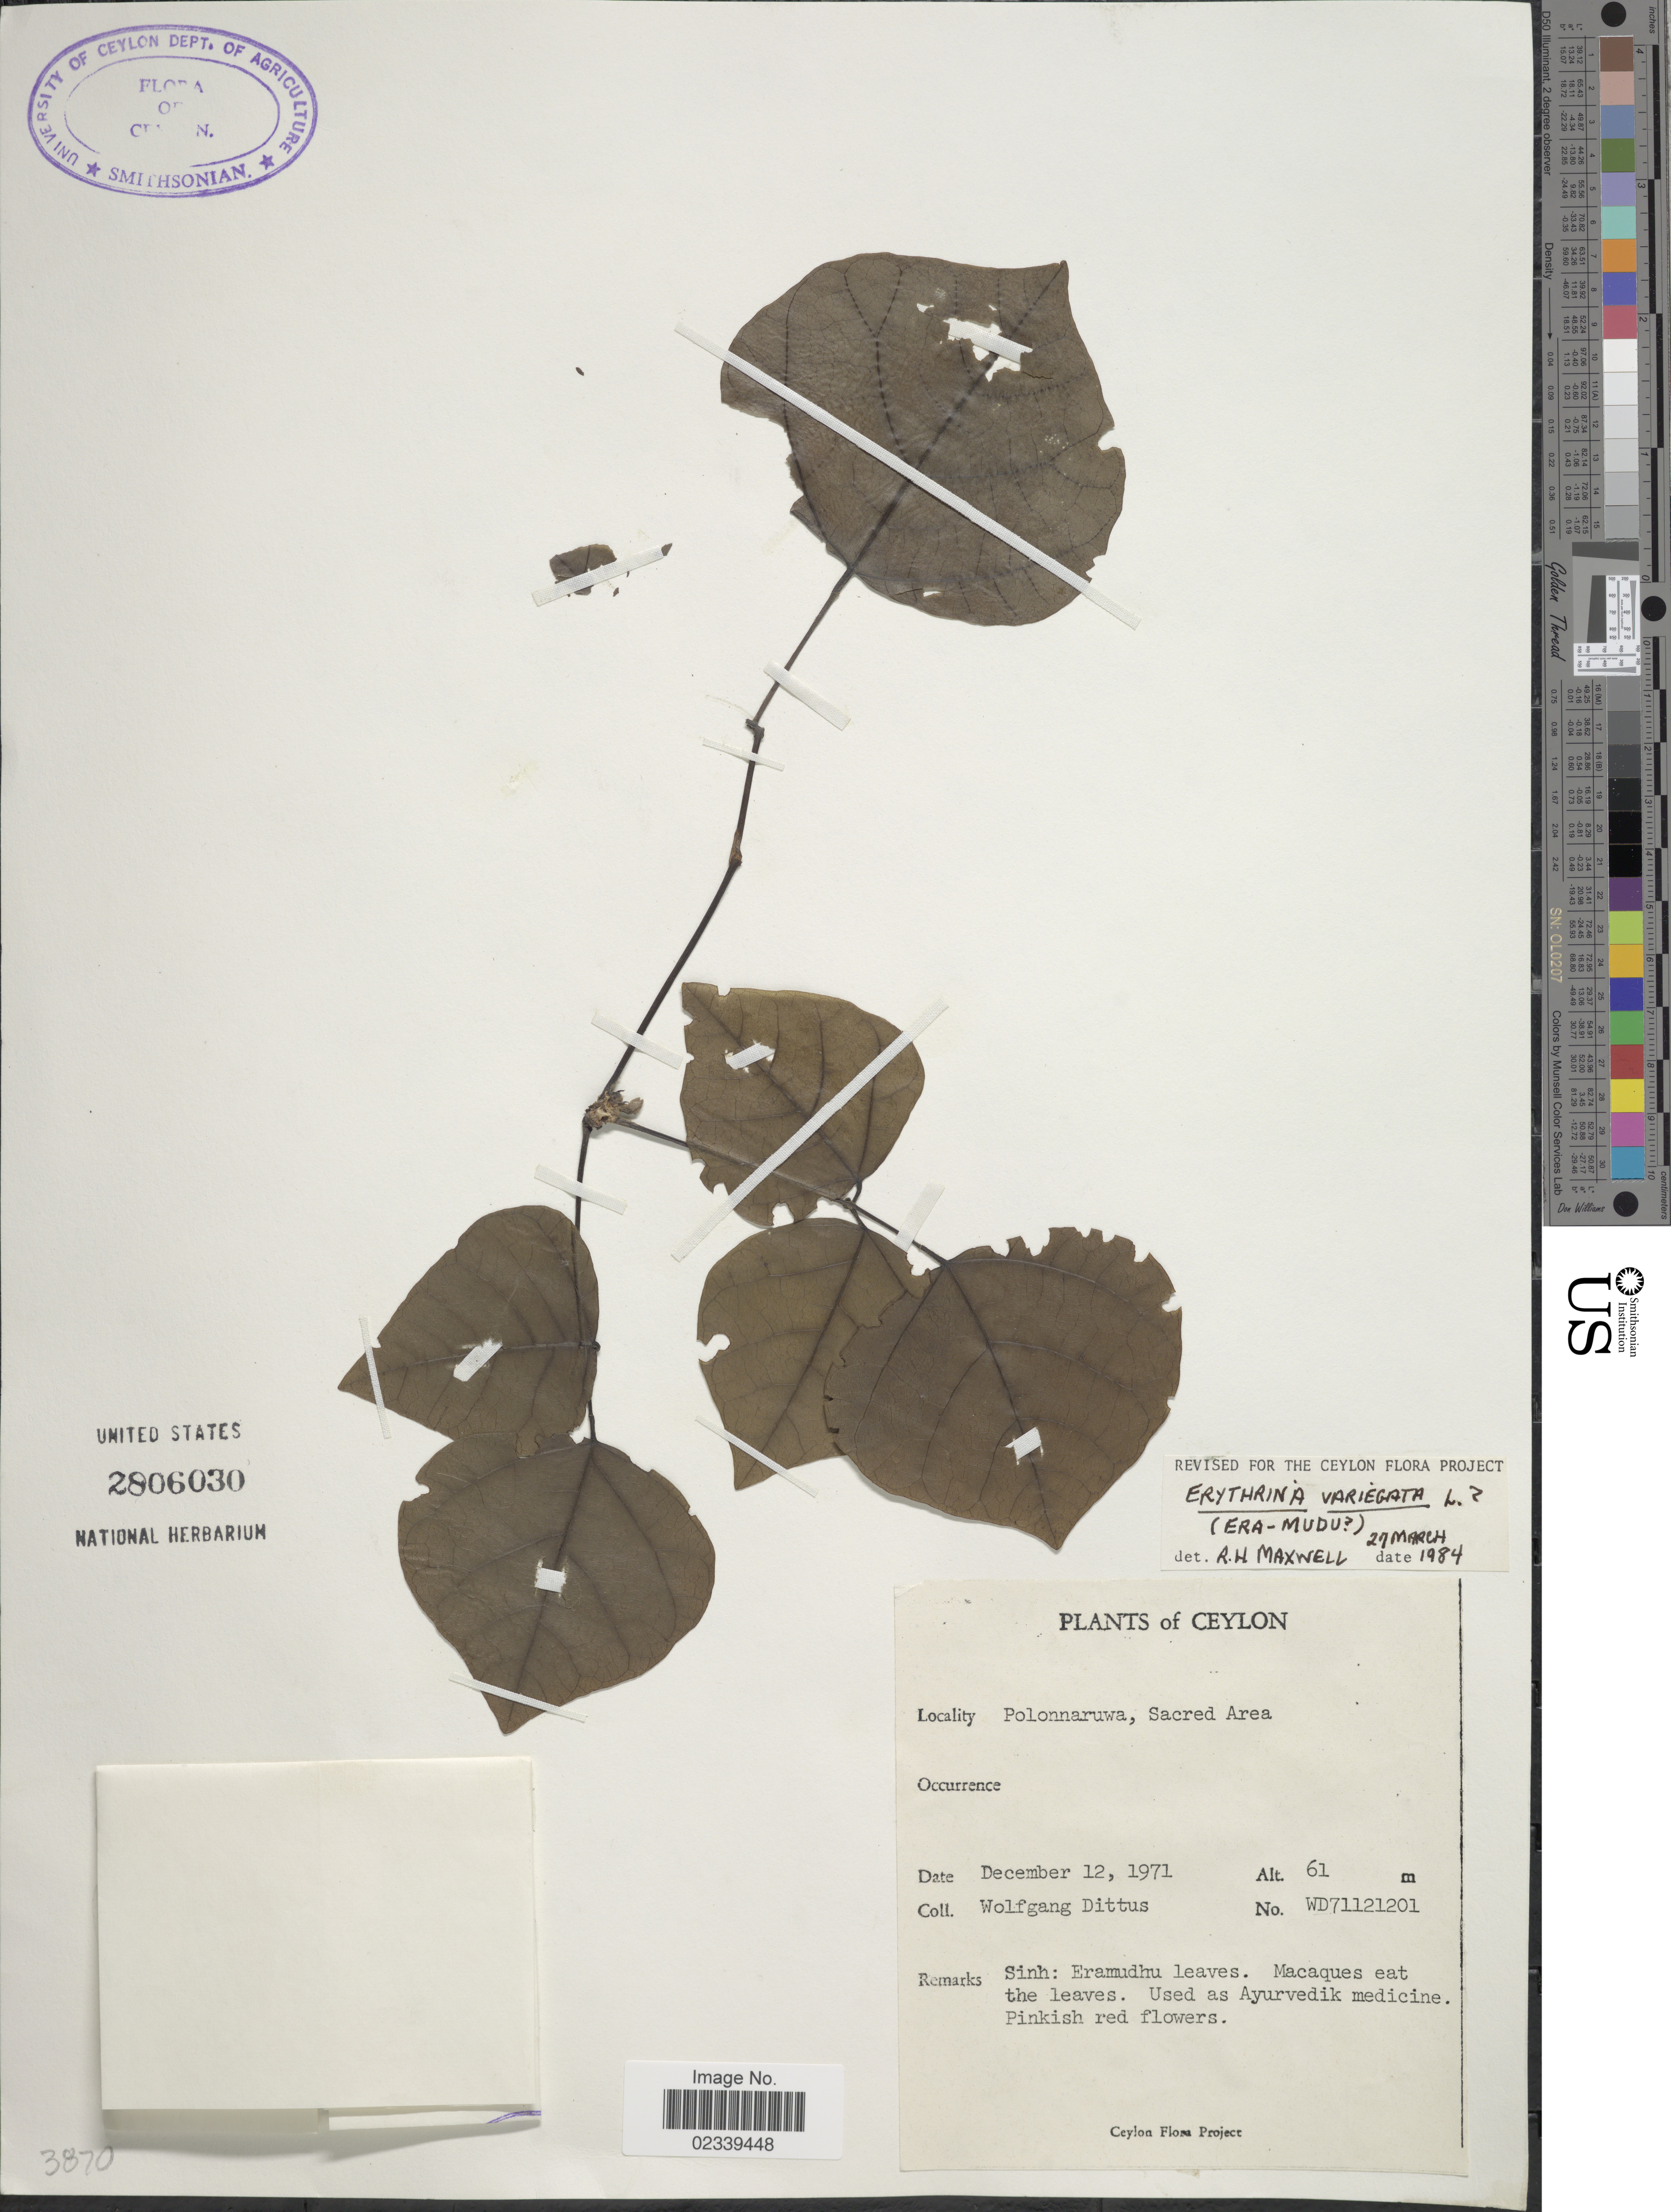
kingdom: Plantae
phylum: Tracheophyta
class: Magnoliopsida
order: Fabales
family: Fabaceae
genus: Erythrina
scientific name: Erythrina variegata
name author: L.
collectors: W. Dittus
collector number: WD71121201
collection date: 1971-12-12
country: Sri Lanka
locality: Ceylon, Polonnaruwa, Sacred Area.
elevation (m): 61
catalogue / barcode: US 2806030